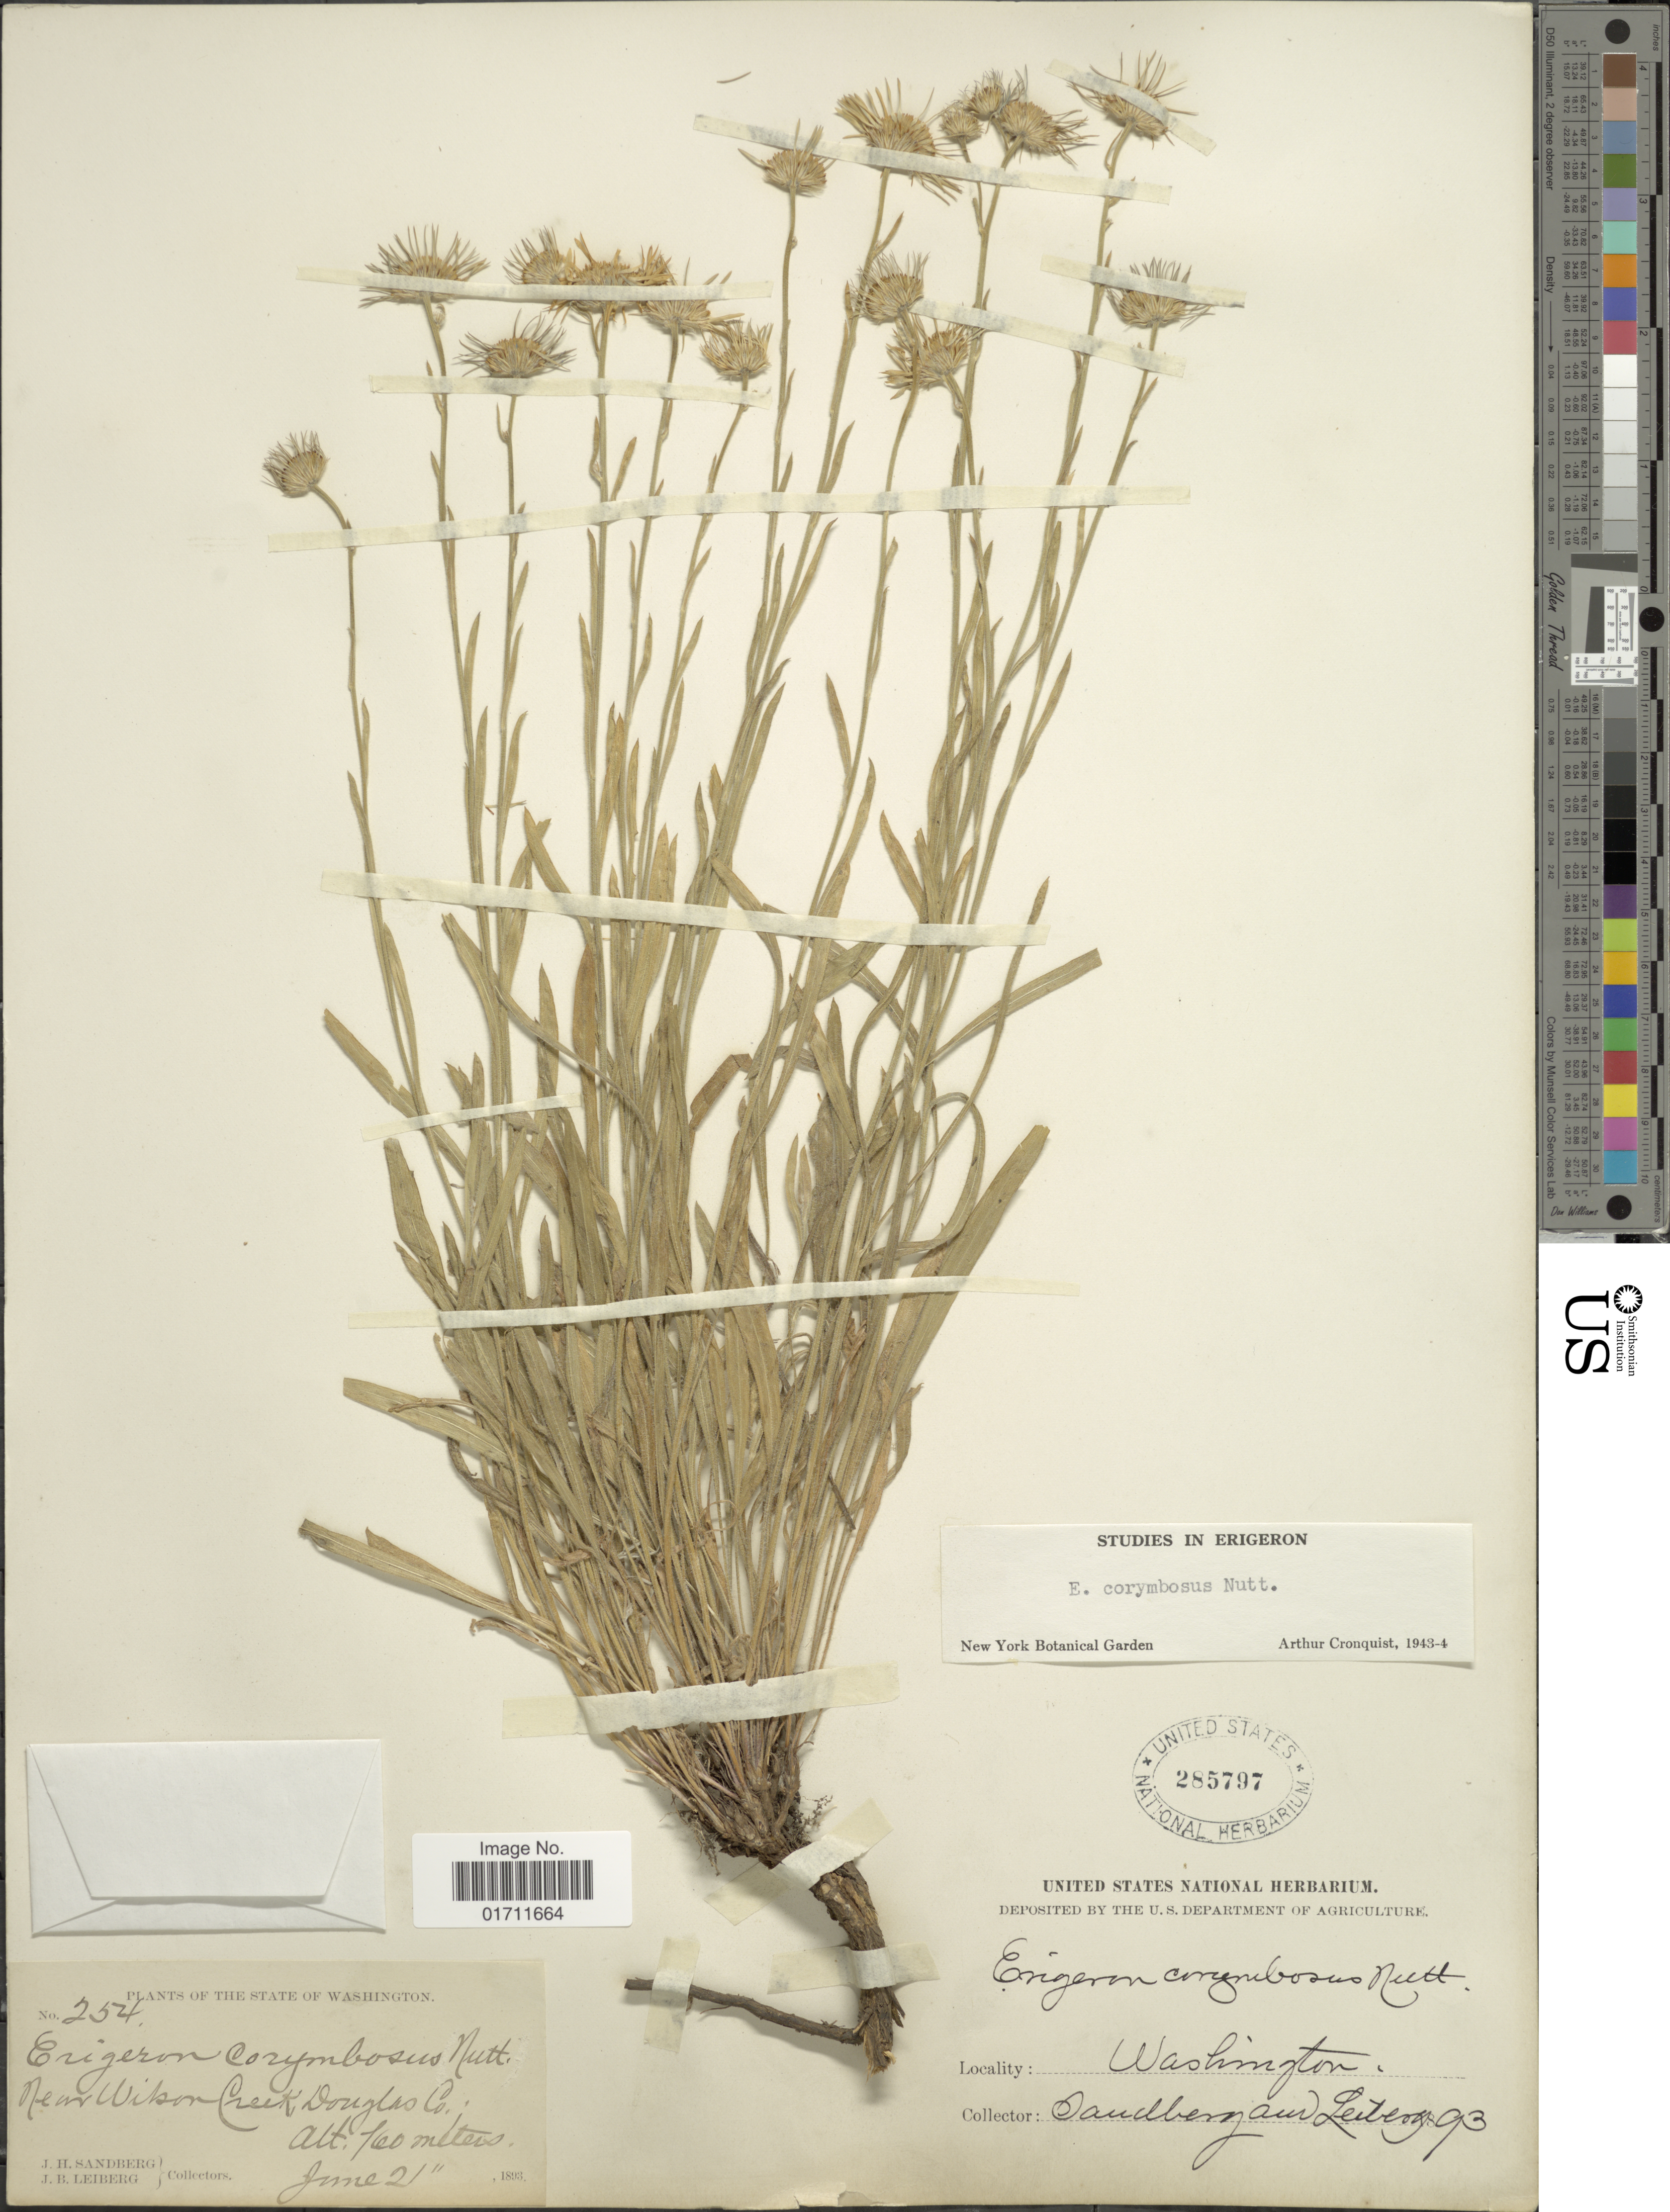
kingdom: Plantae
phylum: Tracheophyta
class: Magnoliopsida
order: Asterales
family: Asteraceae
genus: Erigeron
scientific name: Erigeron corymbosus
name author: Nutt.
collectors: J. H. Sandberg & J. B. Leiberg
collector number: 254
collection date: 1893-06-21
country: United States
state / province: Washington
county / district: Douglas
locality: Near Wilson Creek, Douglas Co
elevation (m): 760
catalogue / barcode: US 285797